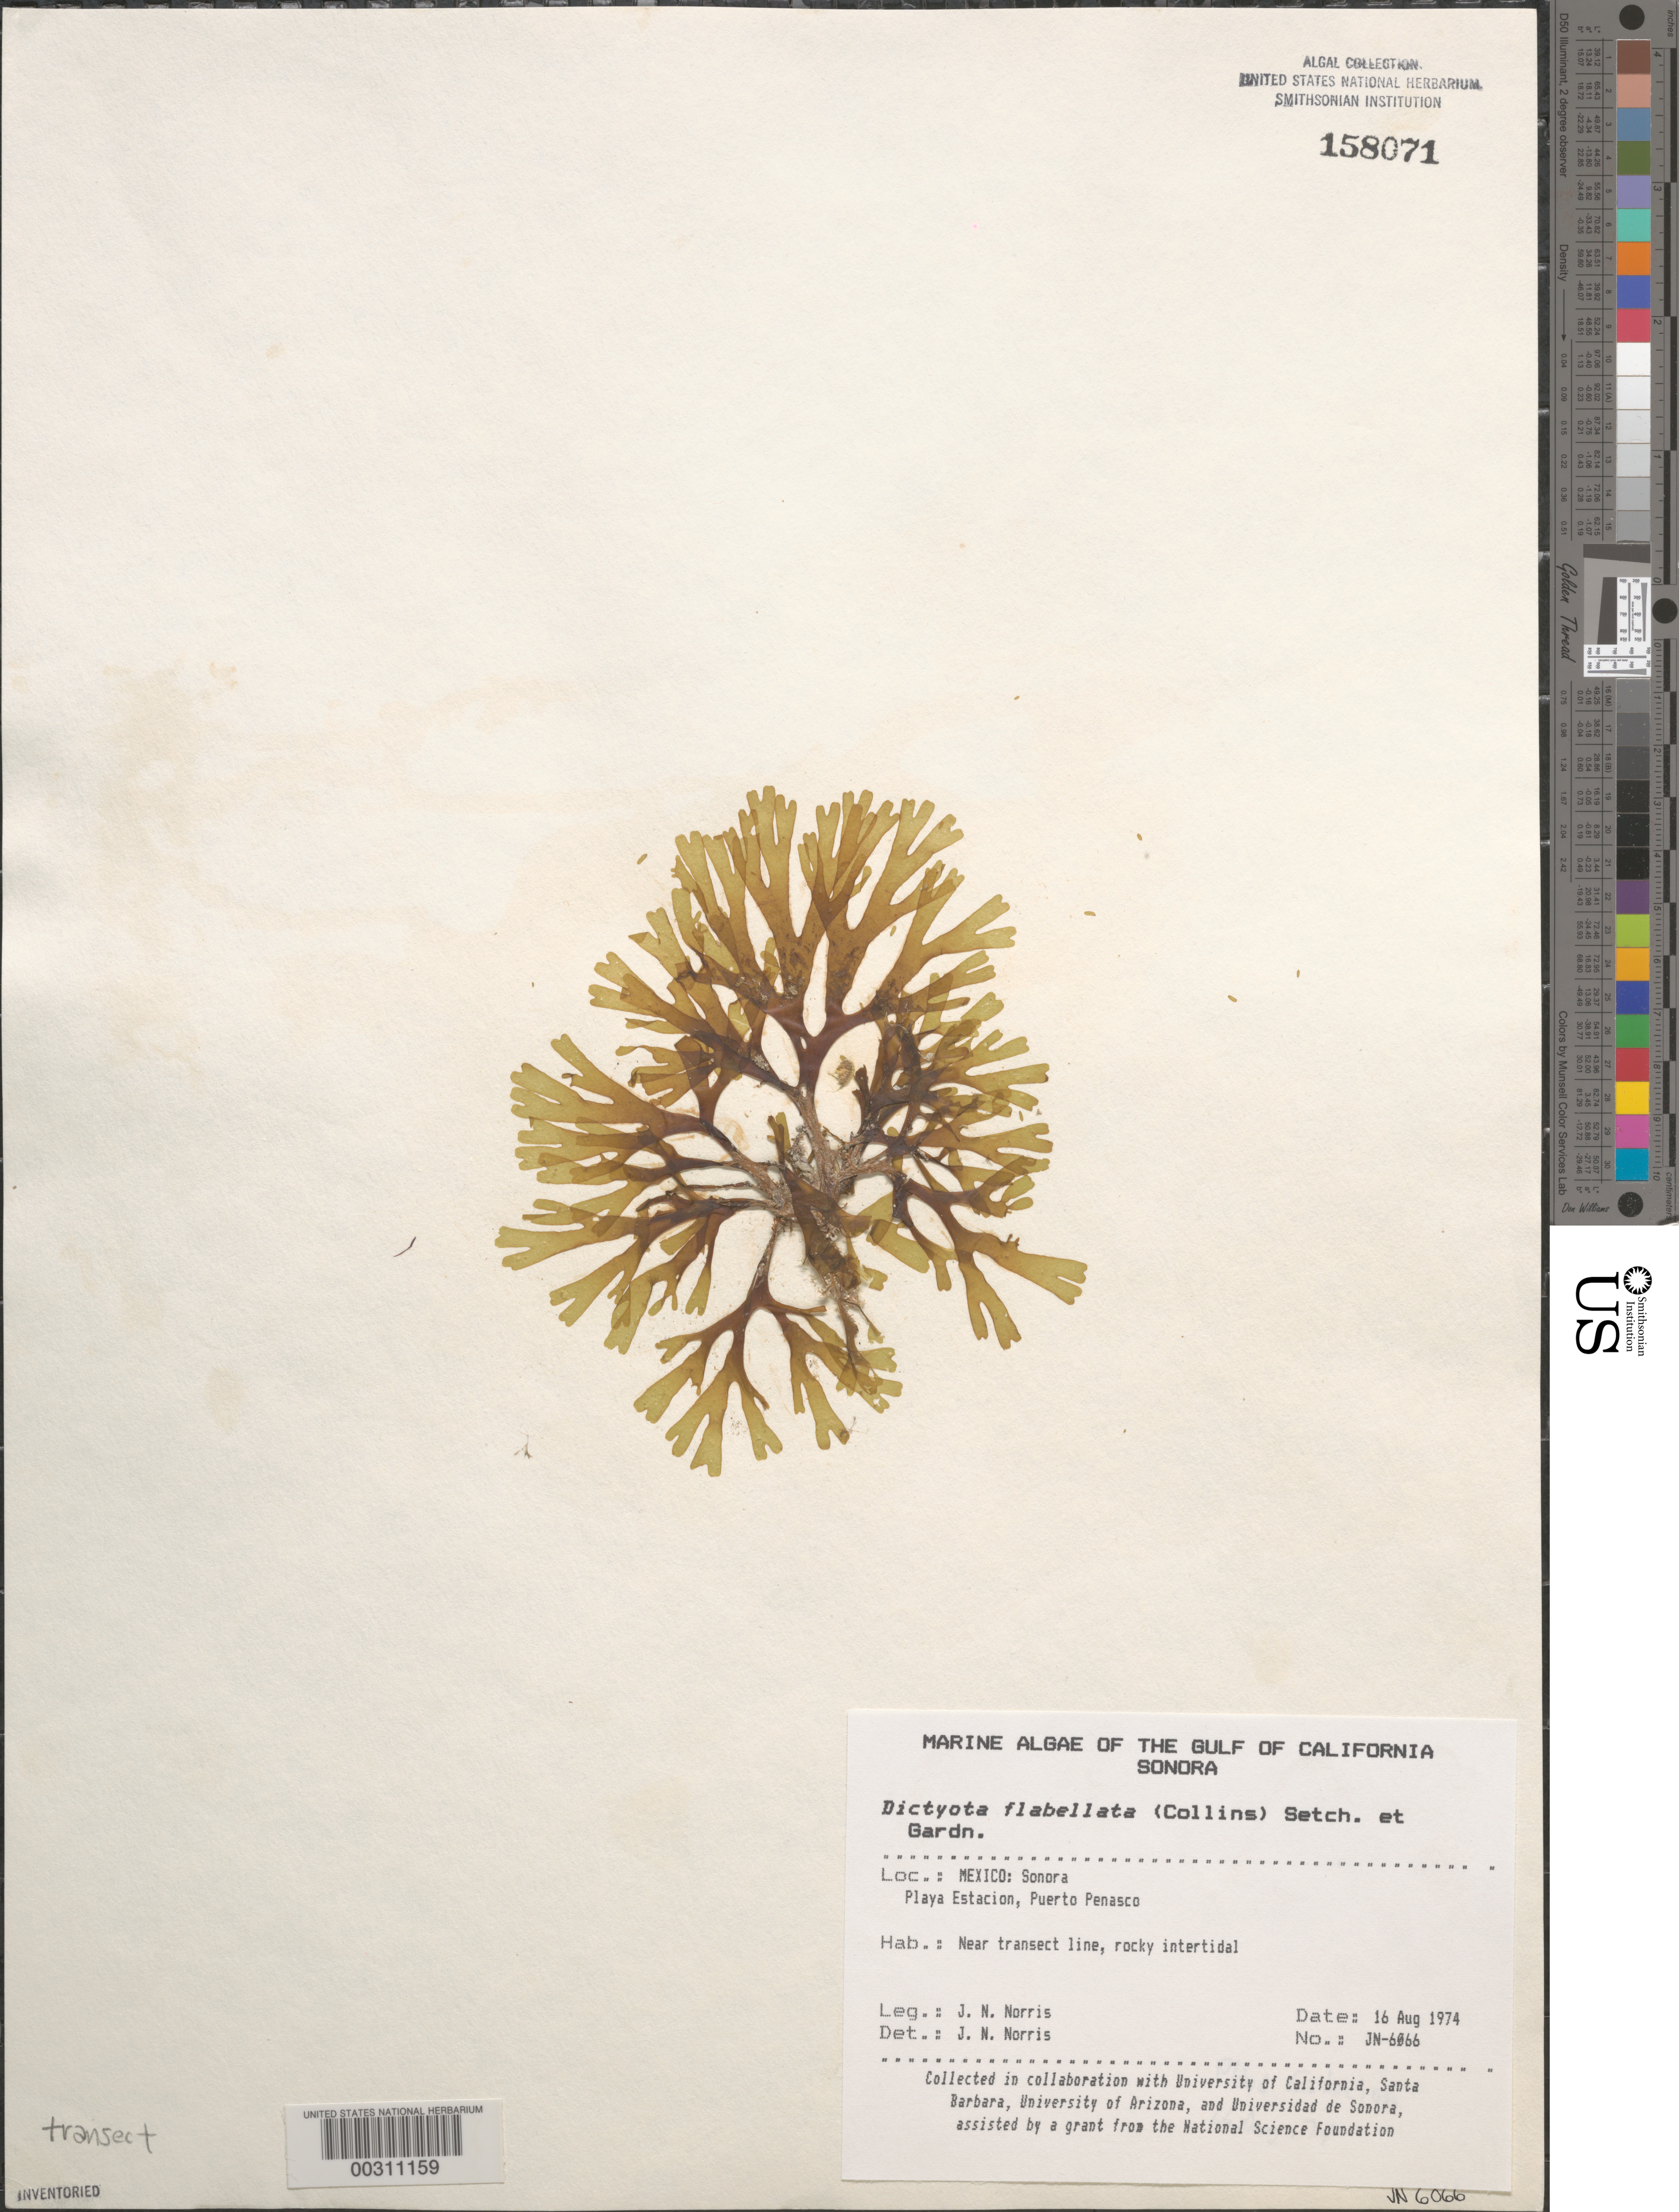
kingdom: Chromista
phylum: Ochrophyta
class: Phaeophyceae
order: Dictyotales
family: Dictyotaceae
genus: Dictyota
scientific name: Dictyota flabellata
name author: (Collins) Setch. & N.L. Gardner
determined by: Norris, James N.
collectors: J. N. Norris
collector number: JN-6066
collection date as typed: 16 Aug 1974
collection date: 1974-08-16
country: Mexico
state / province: Sonora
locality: Playa Estacion, Puerto Penasco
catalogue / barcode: US 158071